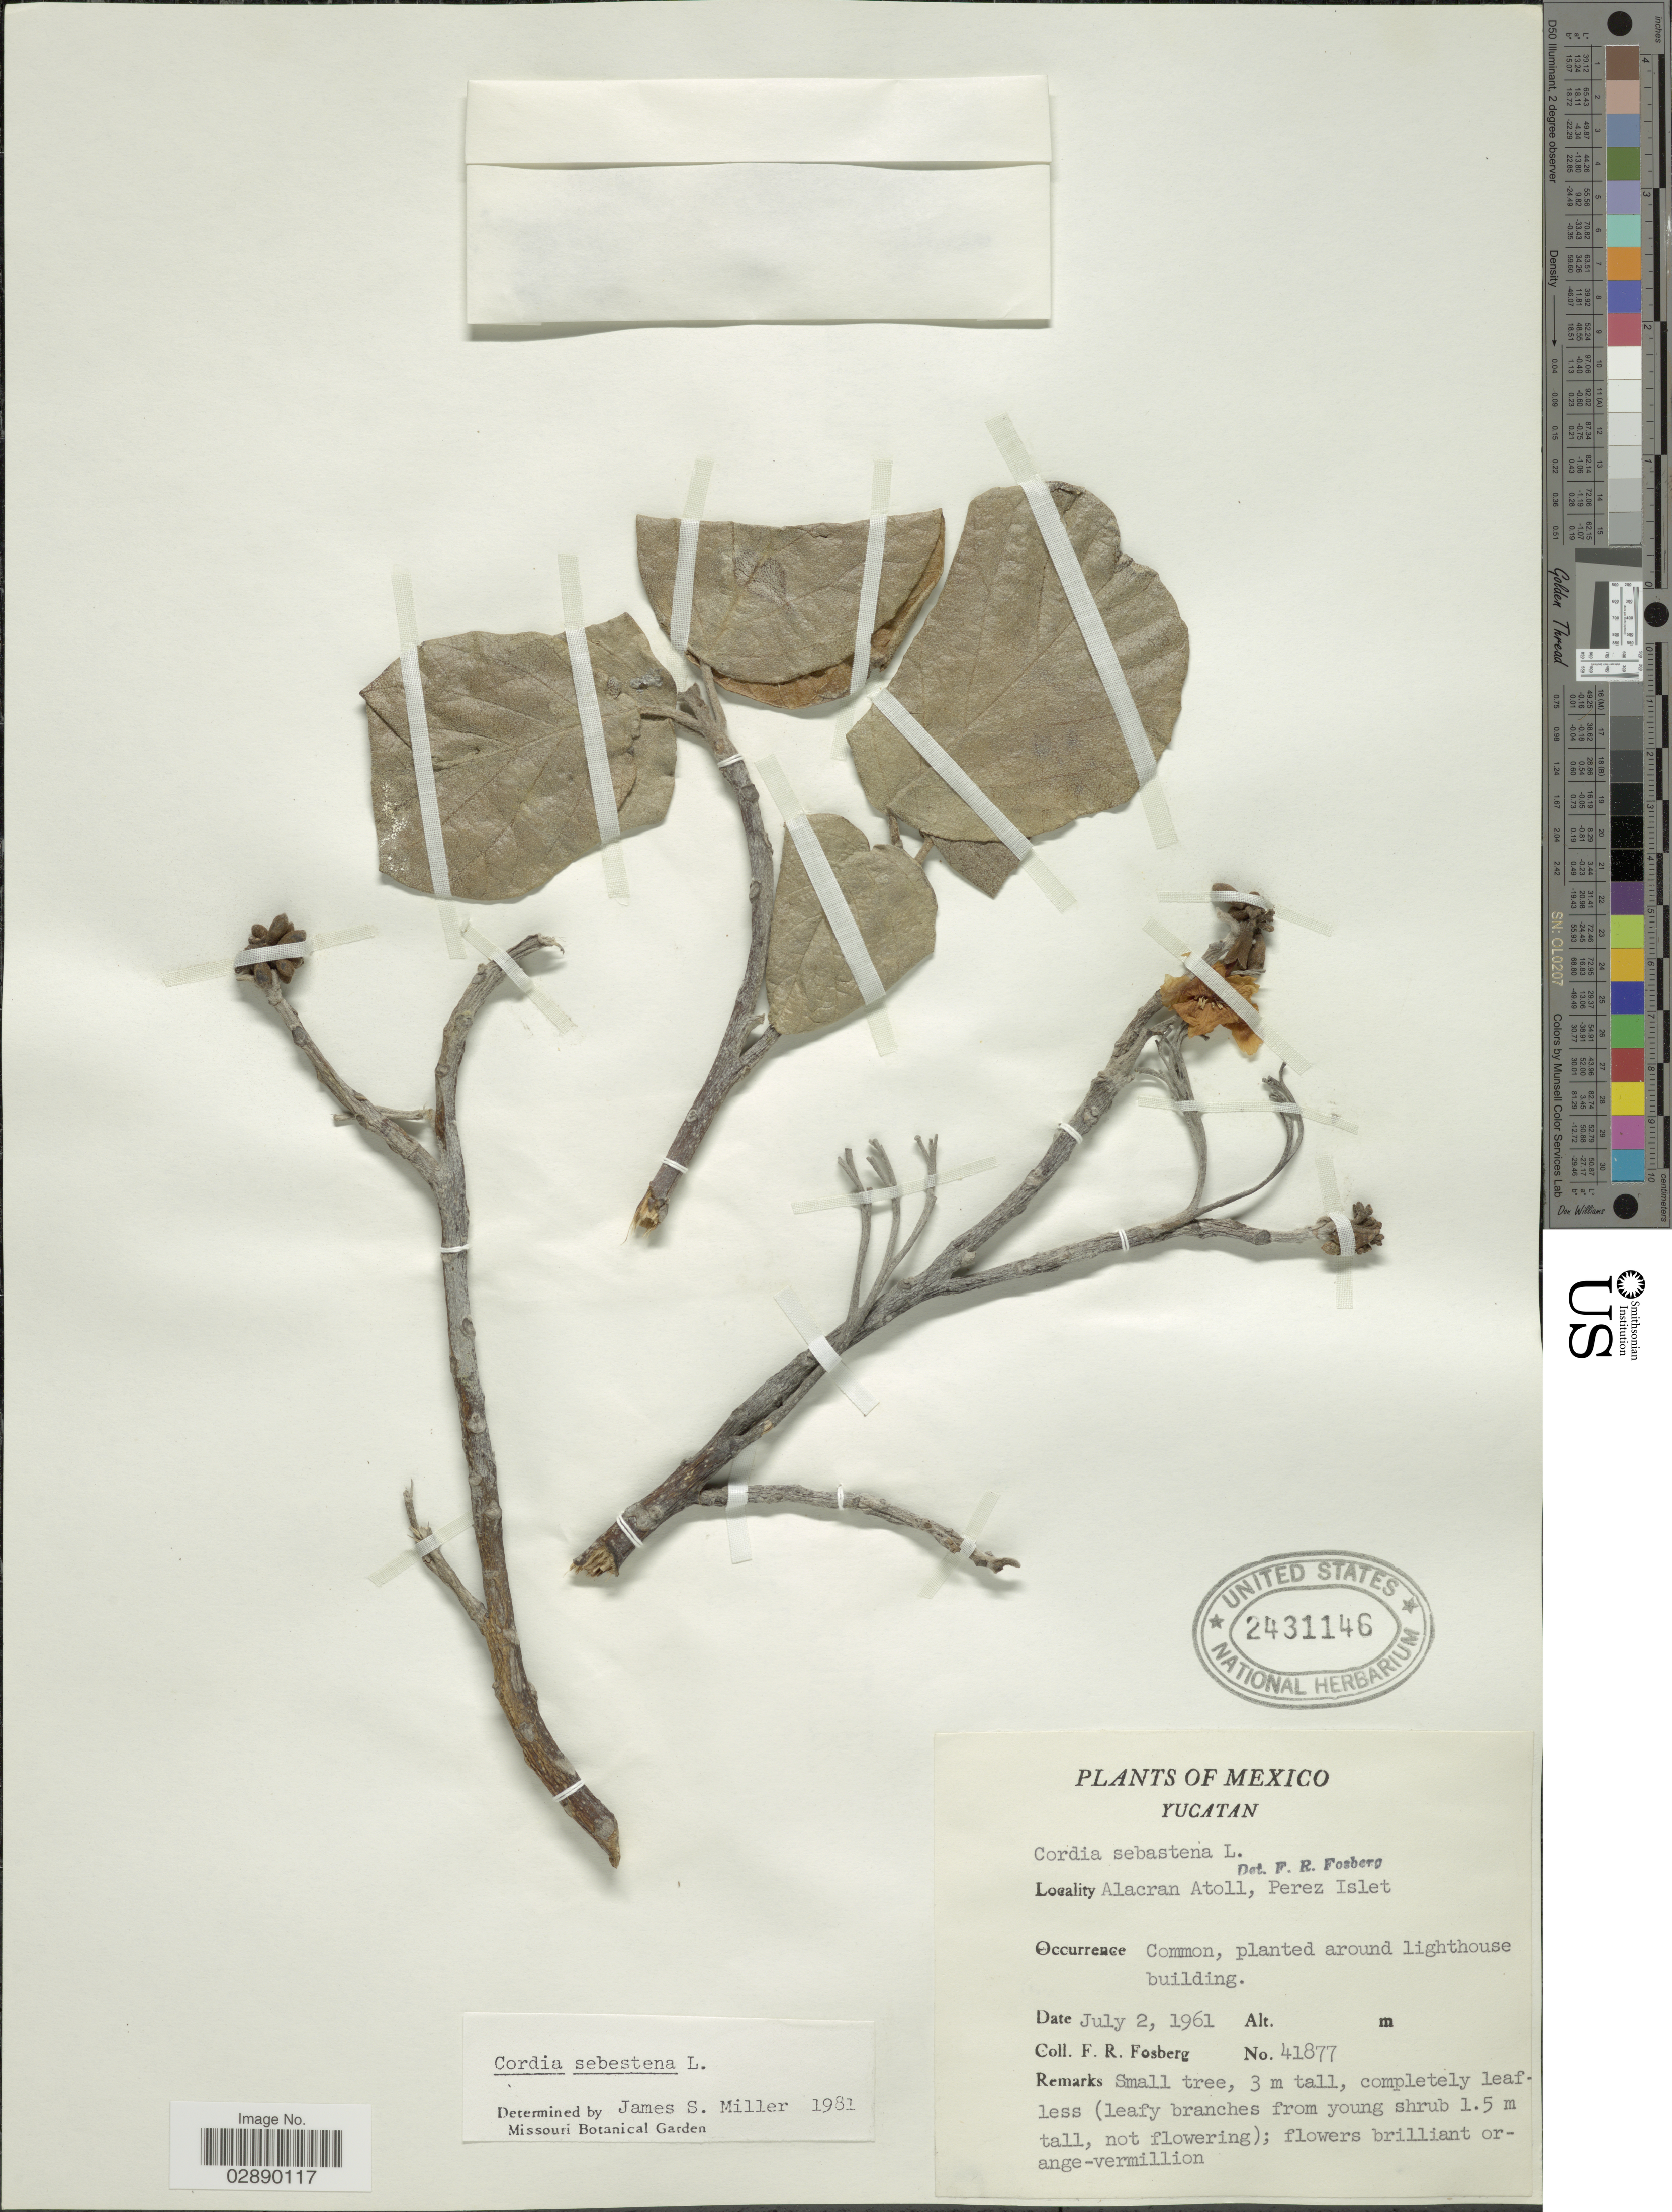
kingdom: Plantae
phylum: Tracheophyta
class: Magnoliopsida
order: Boraginales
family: Cordiaceae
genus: Cordia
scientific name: Cordia sebestena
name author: L.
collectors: F. R. Fosberg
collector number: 41877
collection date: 1961-07-02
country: Mexico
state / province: Yucatán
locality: Alacran Atoll, Perez Islet.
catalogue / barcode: US 2431146